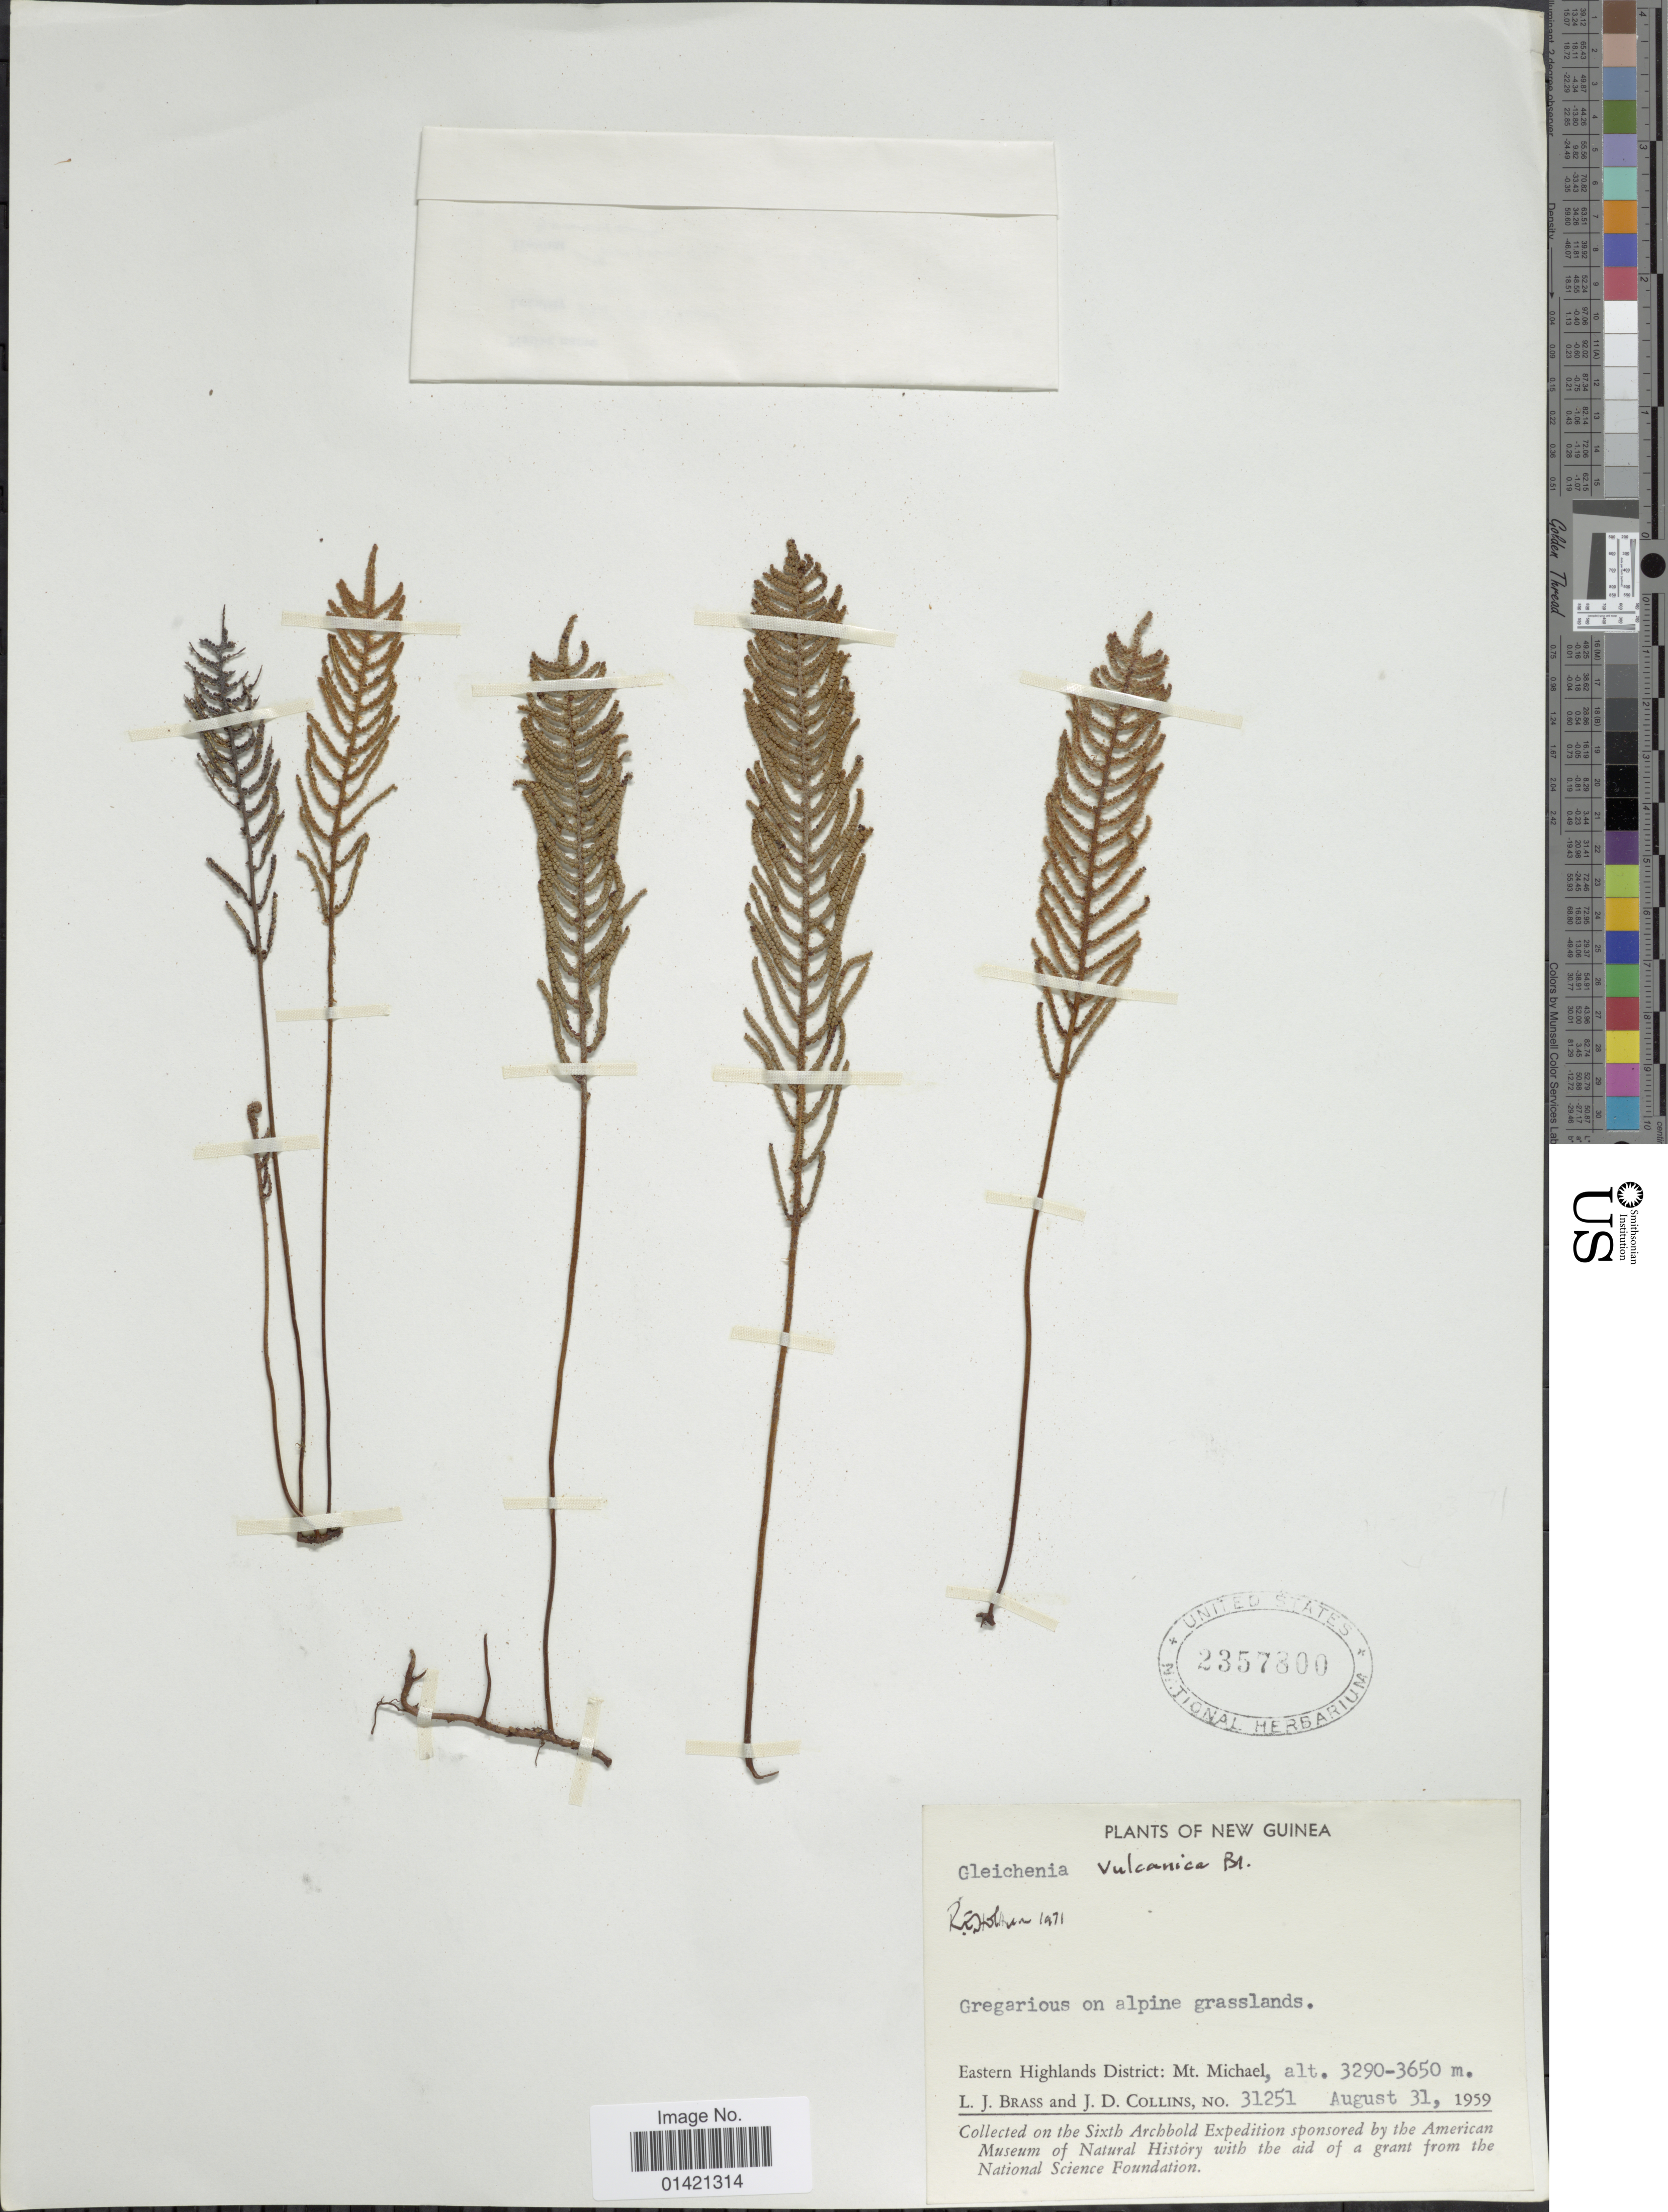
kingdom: Plantae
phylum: Tracheophyta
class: Polypodiopsida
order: Gleicheniales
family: Gleicheniaceae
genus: Gleichenia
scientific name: Gleichenia vulcanica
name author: Blume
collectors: L. J. Brass & J. Collins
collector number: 31251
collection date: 1959-08-31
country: Papua New Guinea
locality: New Guinea. Eastern Highlands District: Mt. Michael.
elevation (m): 3290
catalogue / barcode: US 2357800